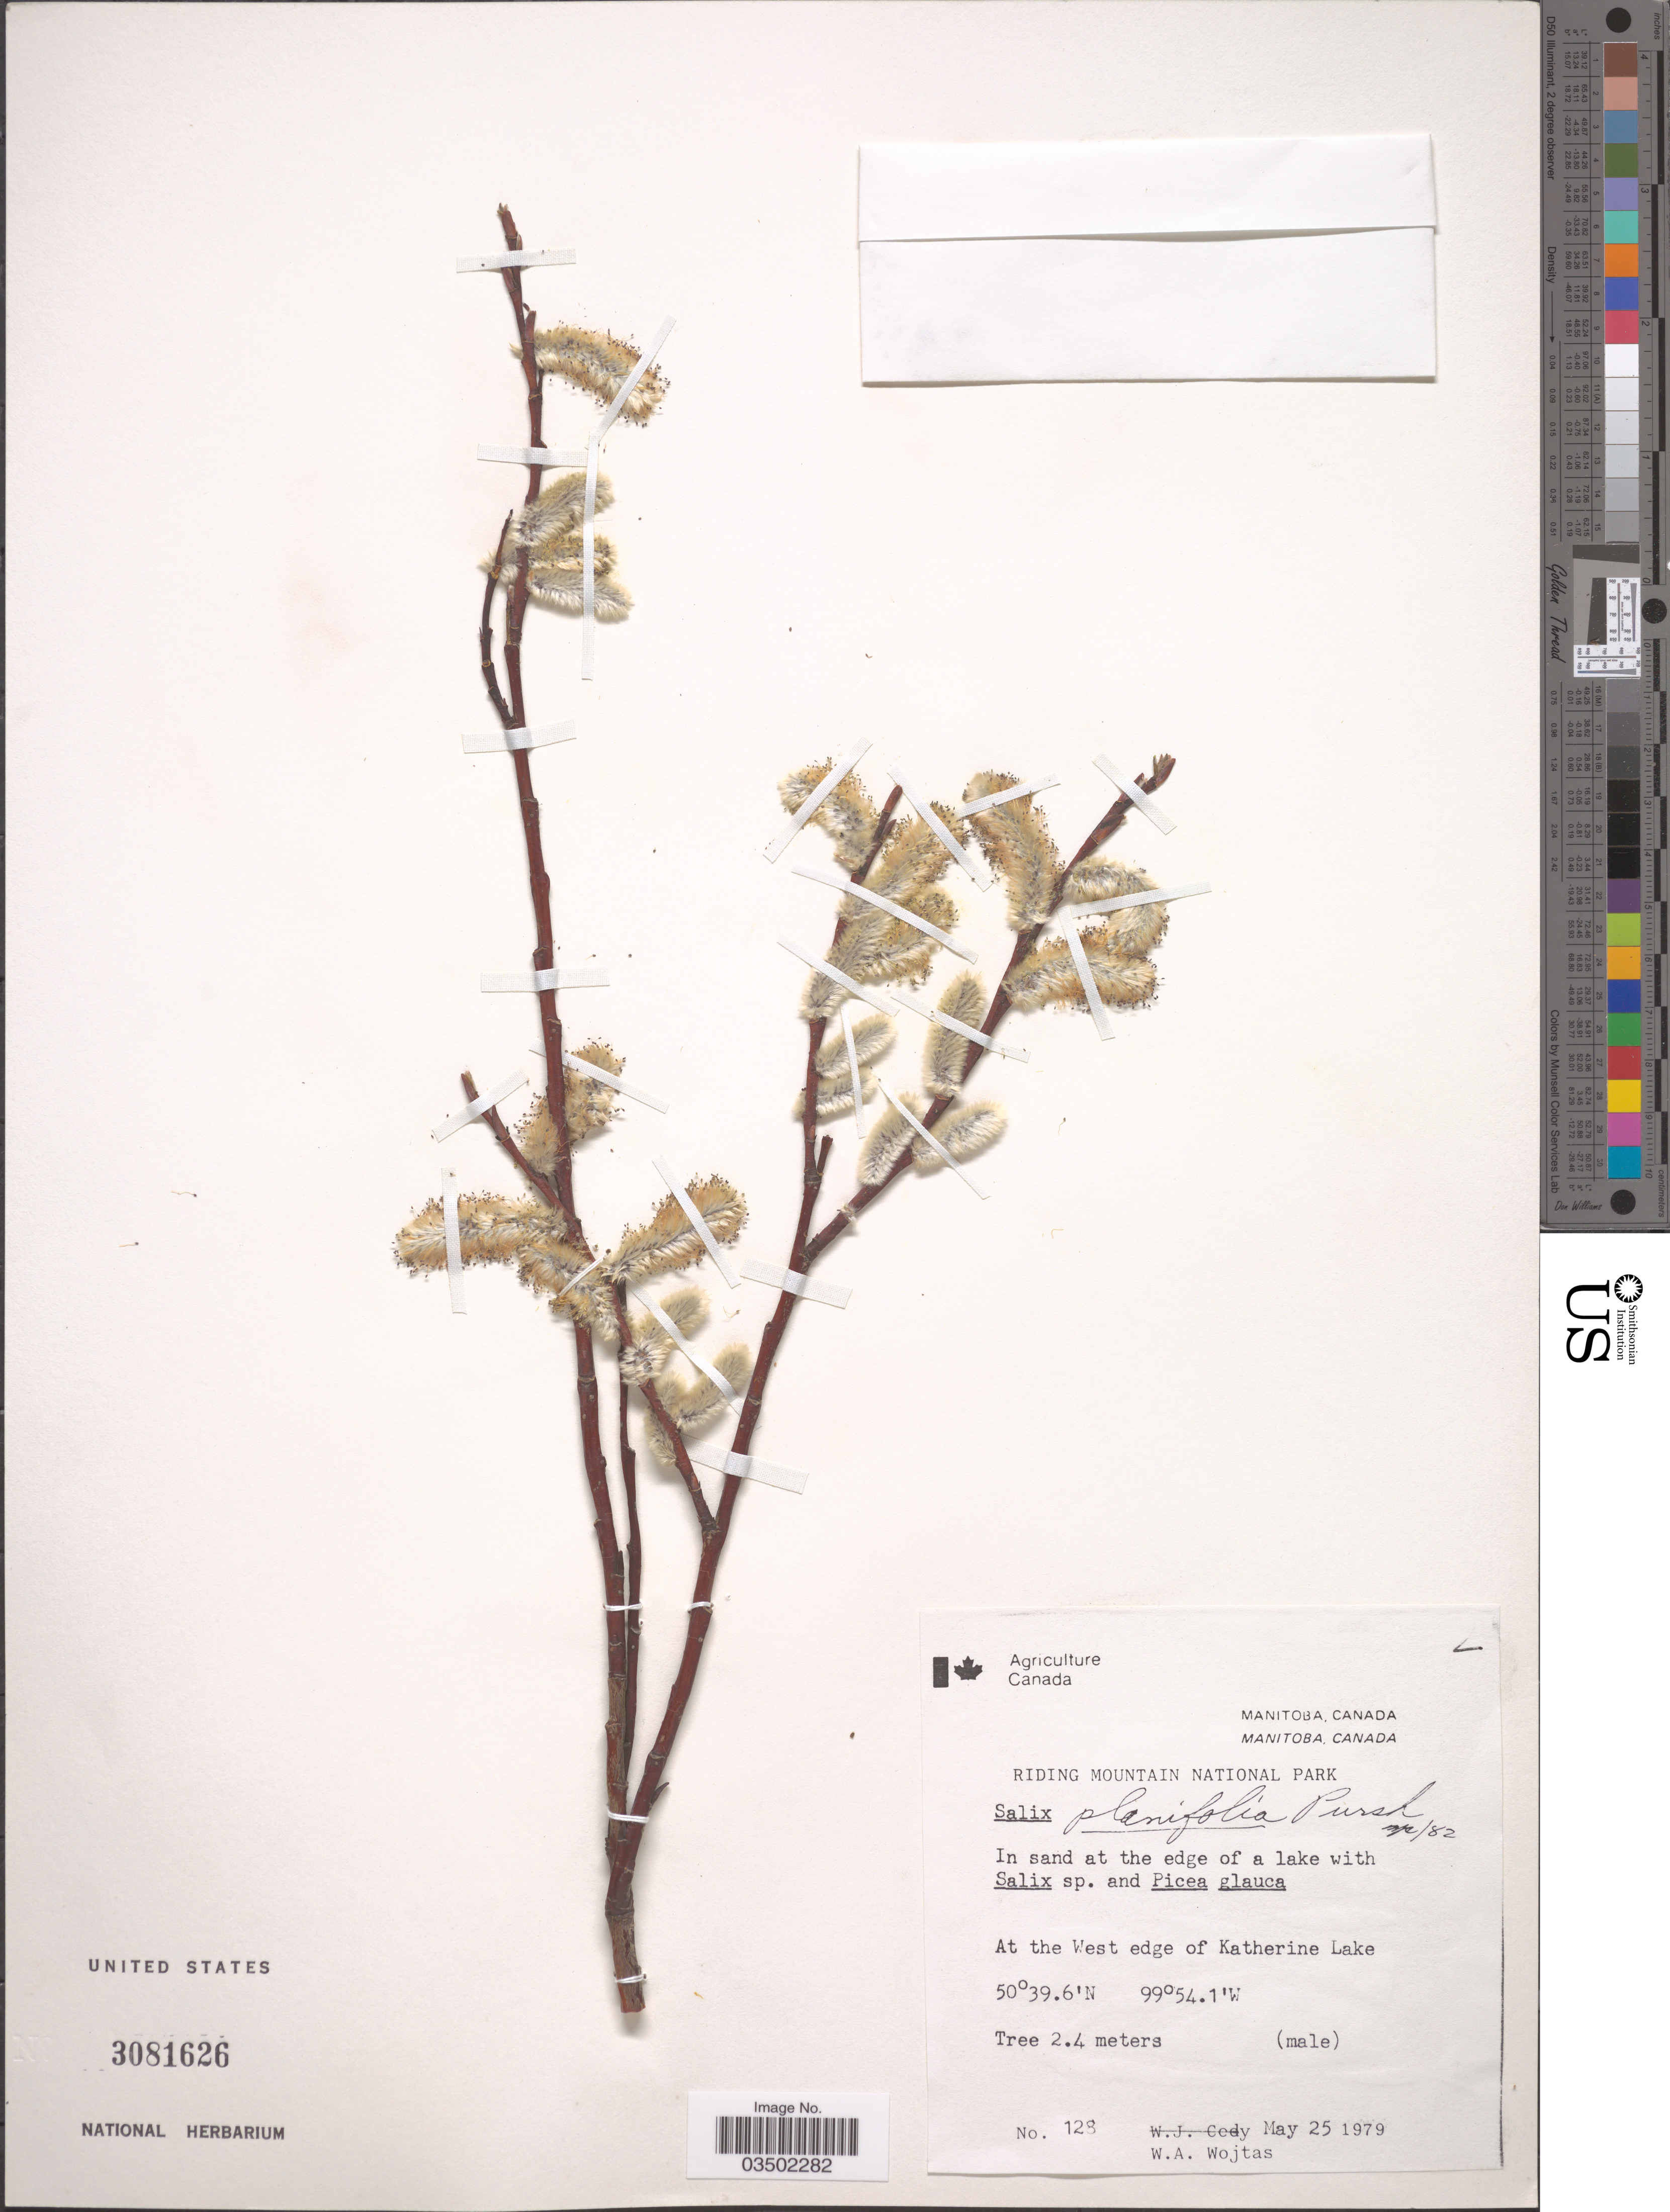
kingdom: Plantae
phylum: Tracheophyta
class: Magnoliopsida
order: Malpighiales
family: Salicaceae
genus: Salix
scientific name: Salix planifolia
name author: Pursh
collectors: W. Wojtas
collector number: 128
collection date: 1979-05-25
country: Canada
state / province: Manitoba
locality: Riding Mountain National Park. In sand at the edge of a lake. At the West edge of Katherine Lake.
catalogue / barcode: US 3081626